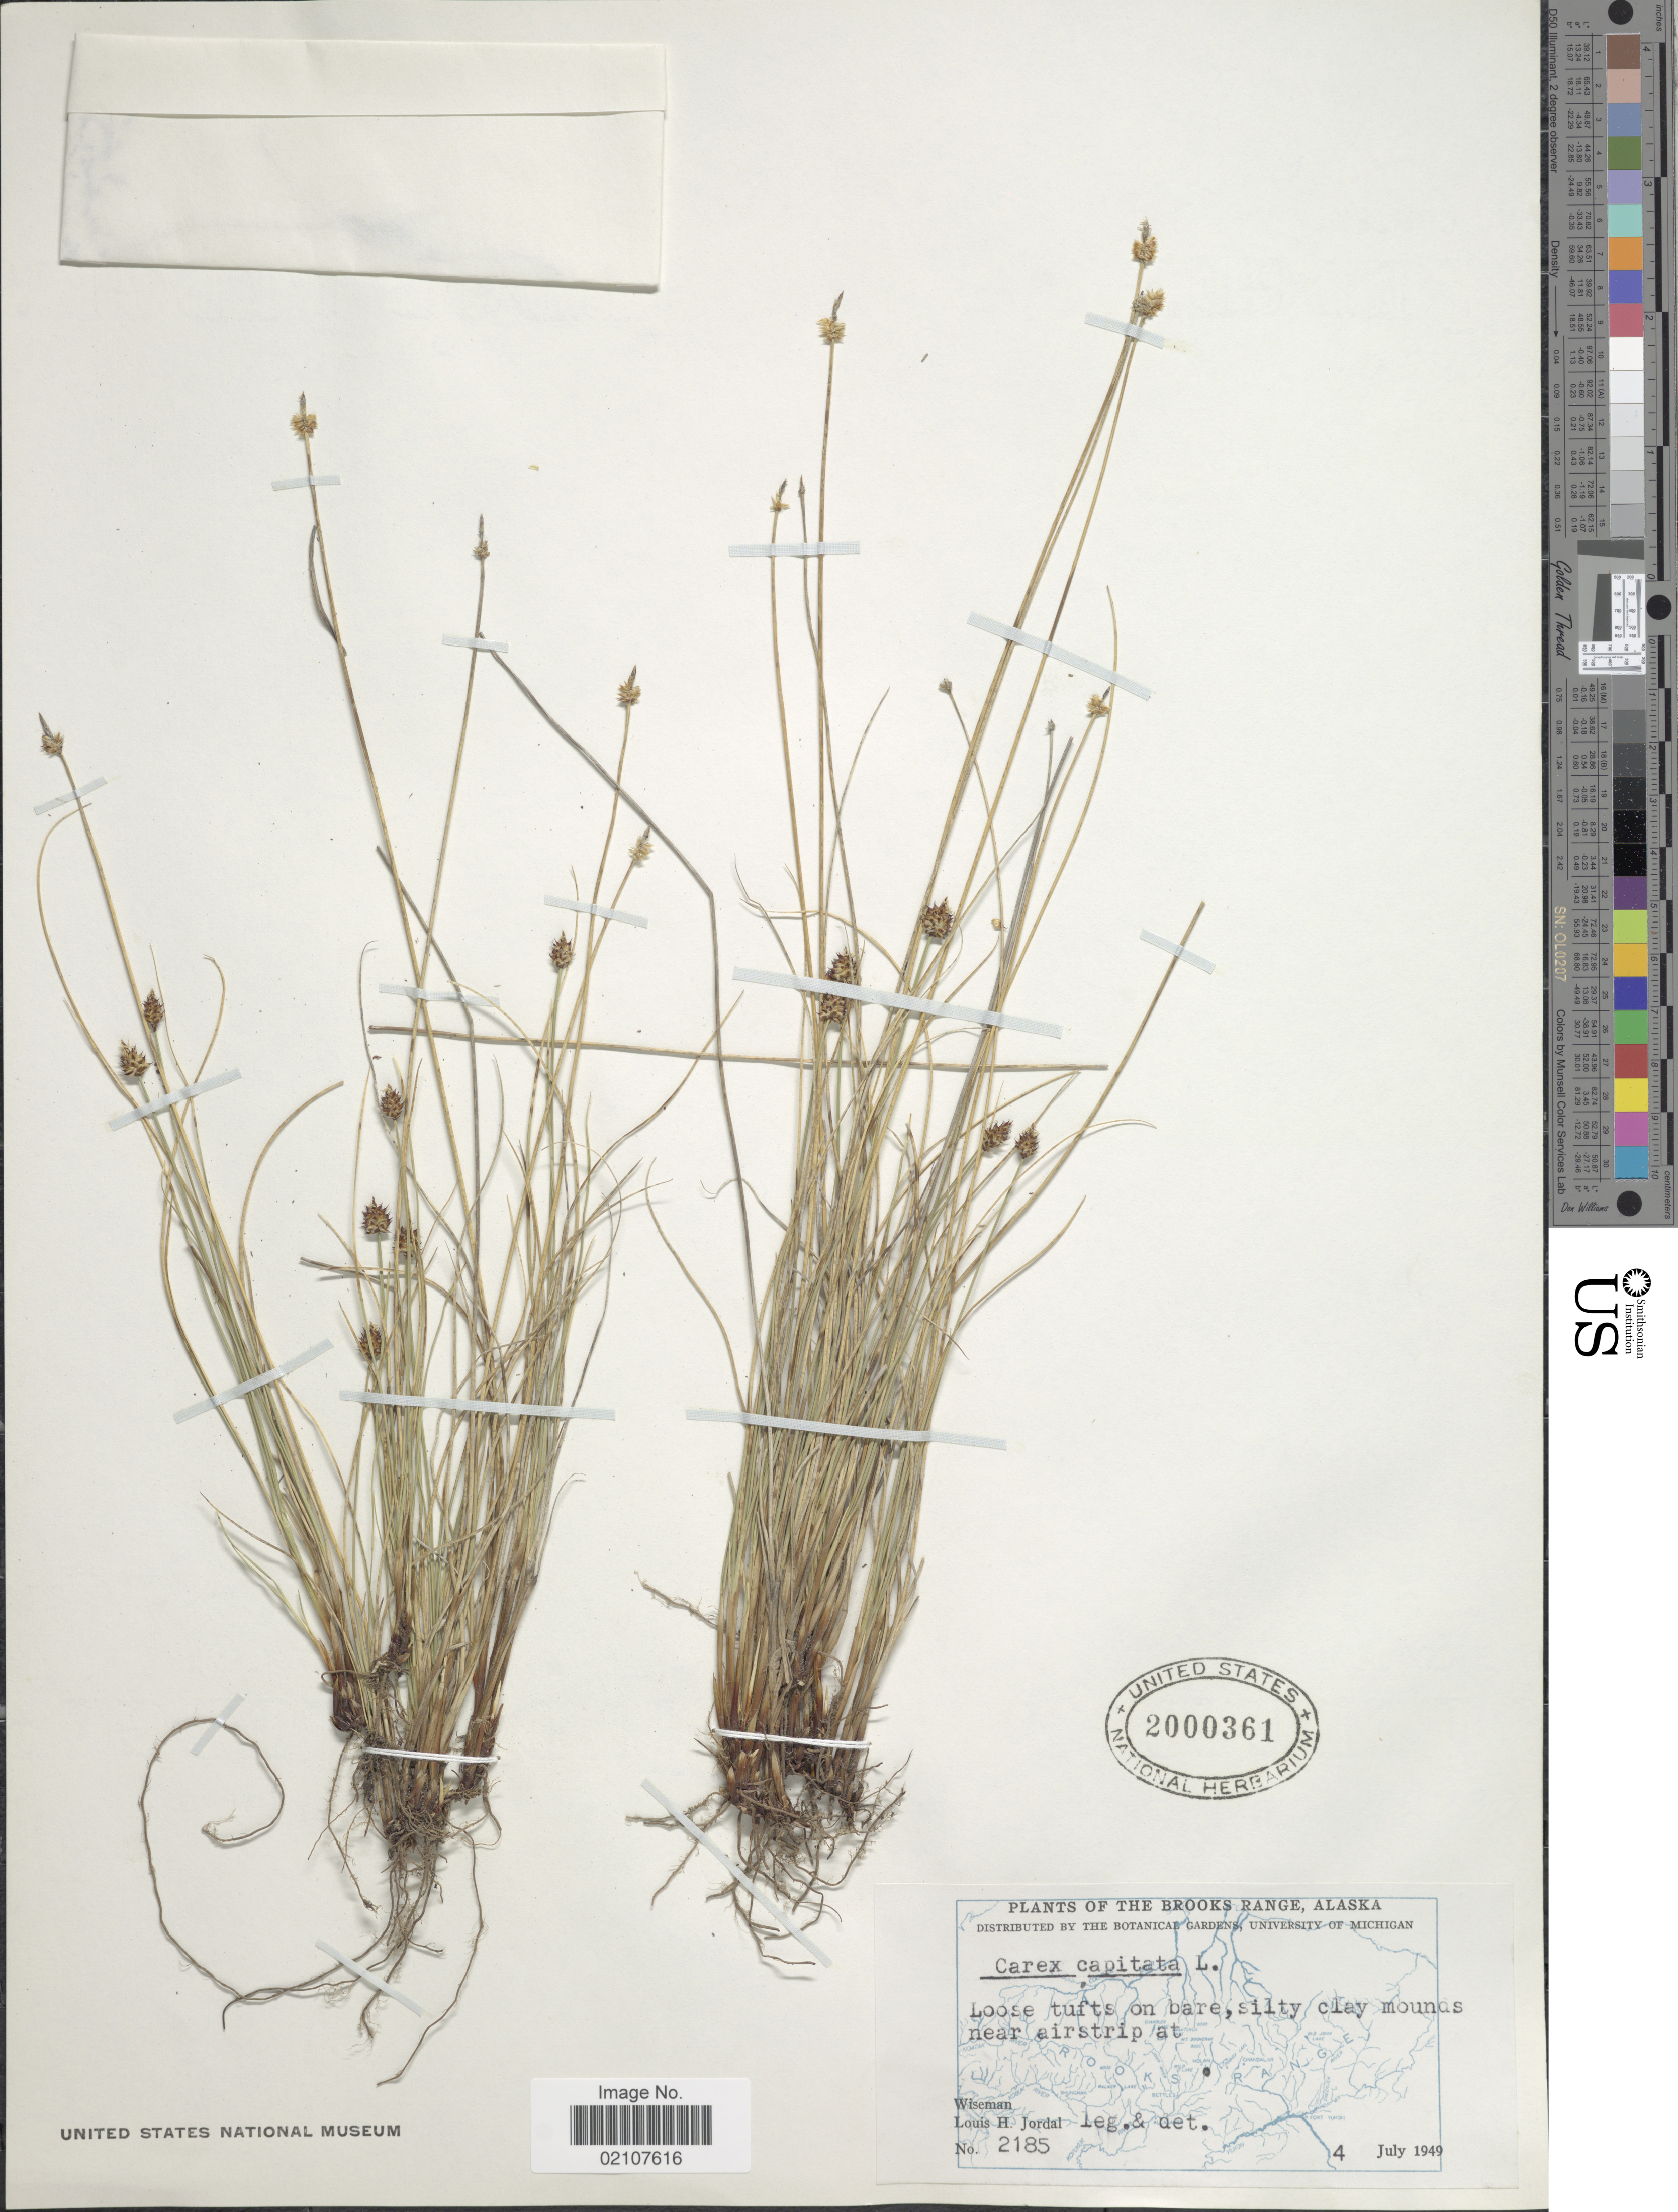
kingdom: Plantae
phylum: Tracheophyta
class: Liliopsida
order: Poales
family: Cyperaceae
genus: Carex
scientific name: Carex capitata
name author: L.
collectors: L. Jordal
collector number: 2185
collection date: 1949-07-04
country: United States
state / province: Alaska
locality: The Brooks Range, Alaska, Loose tufts on bare, silty clay mounds near airstrip at Wiseman.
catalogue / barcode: US 2000361